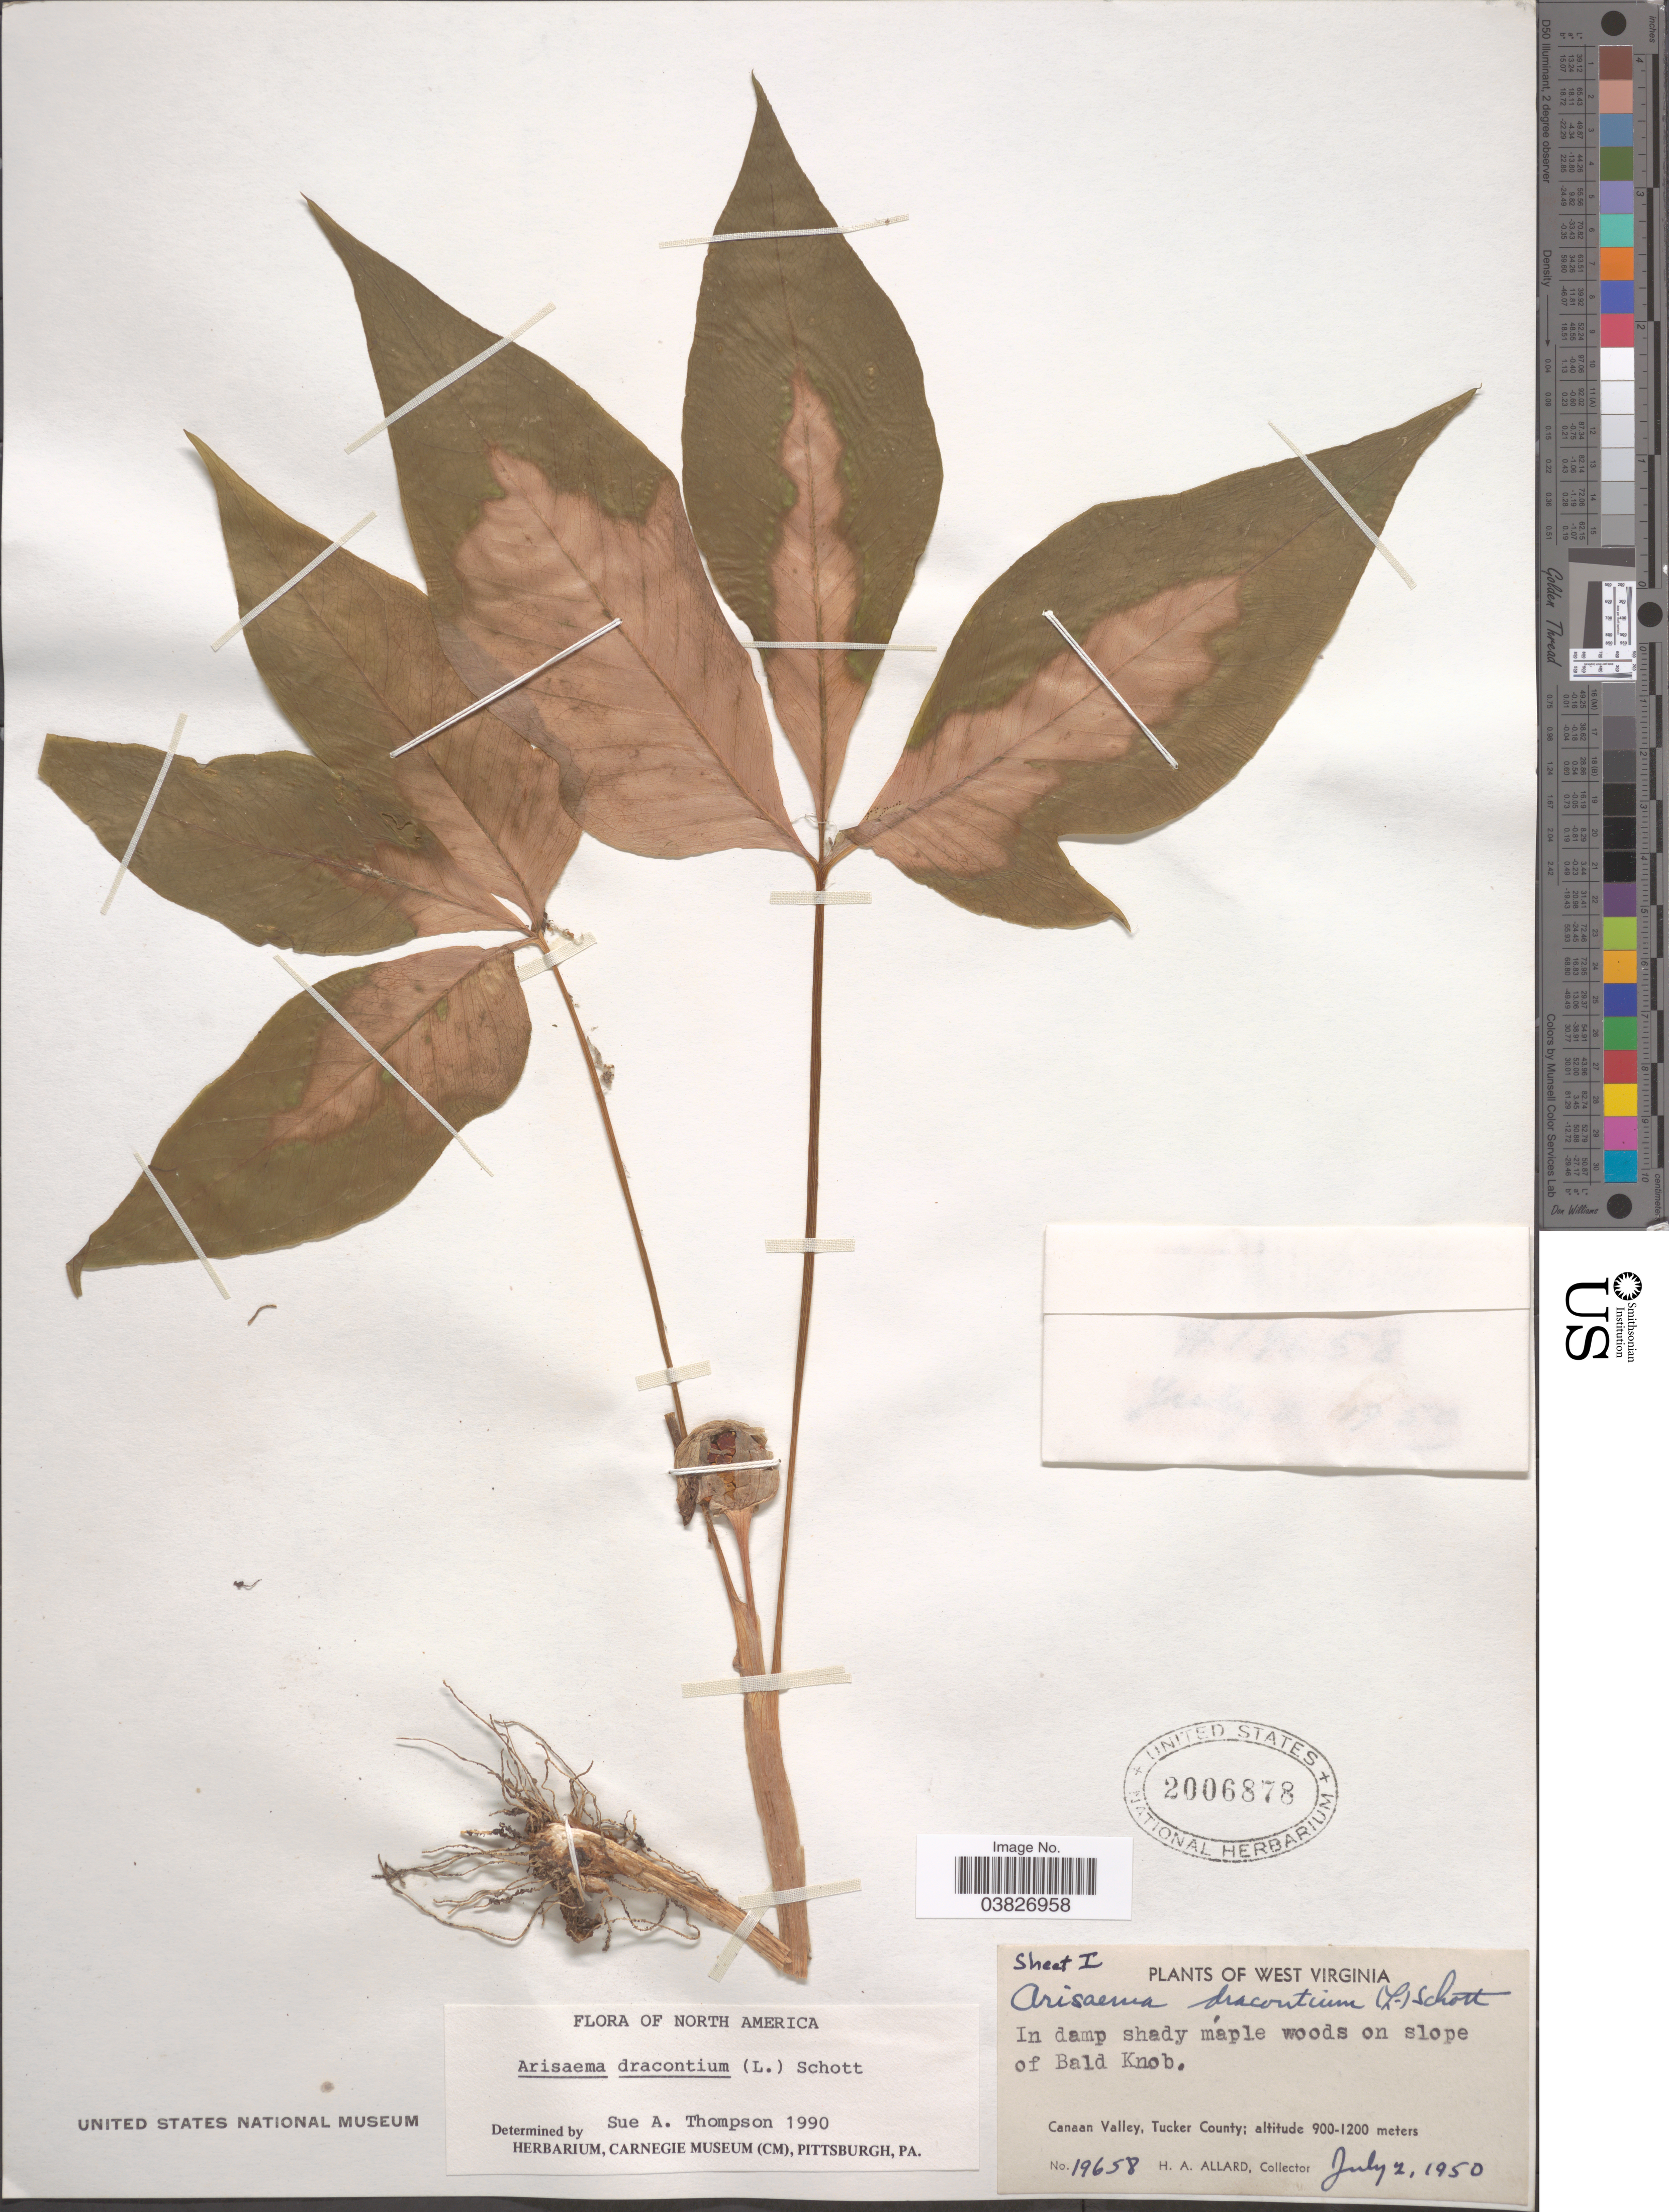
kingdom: Plantae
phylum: Tracheophyta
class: Liliopsida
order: Alismatales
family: Araceae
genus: Arisaema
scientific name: Arisaema dracontium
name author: (L.) Schott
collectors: H. A. Allard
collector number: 19658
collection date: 1950-07-02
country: United States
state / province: West Virginia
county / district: Tucker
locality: In damp shady maple woods on slope of Bald Knob. Canaan Valley, Tucker County.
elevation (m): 900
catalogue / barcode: US 2006878